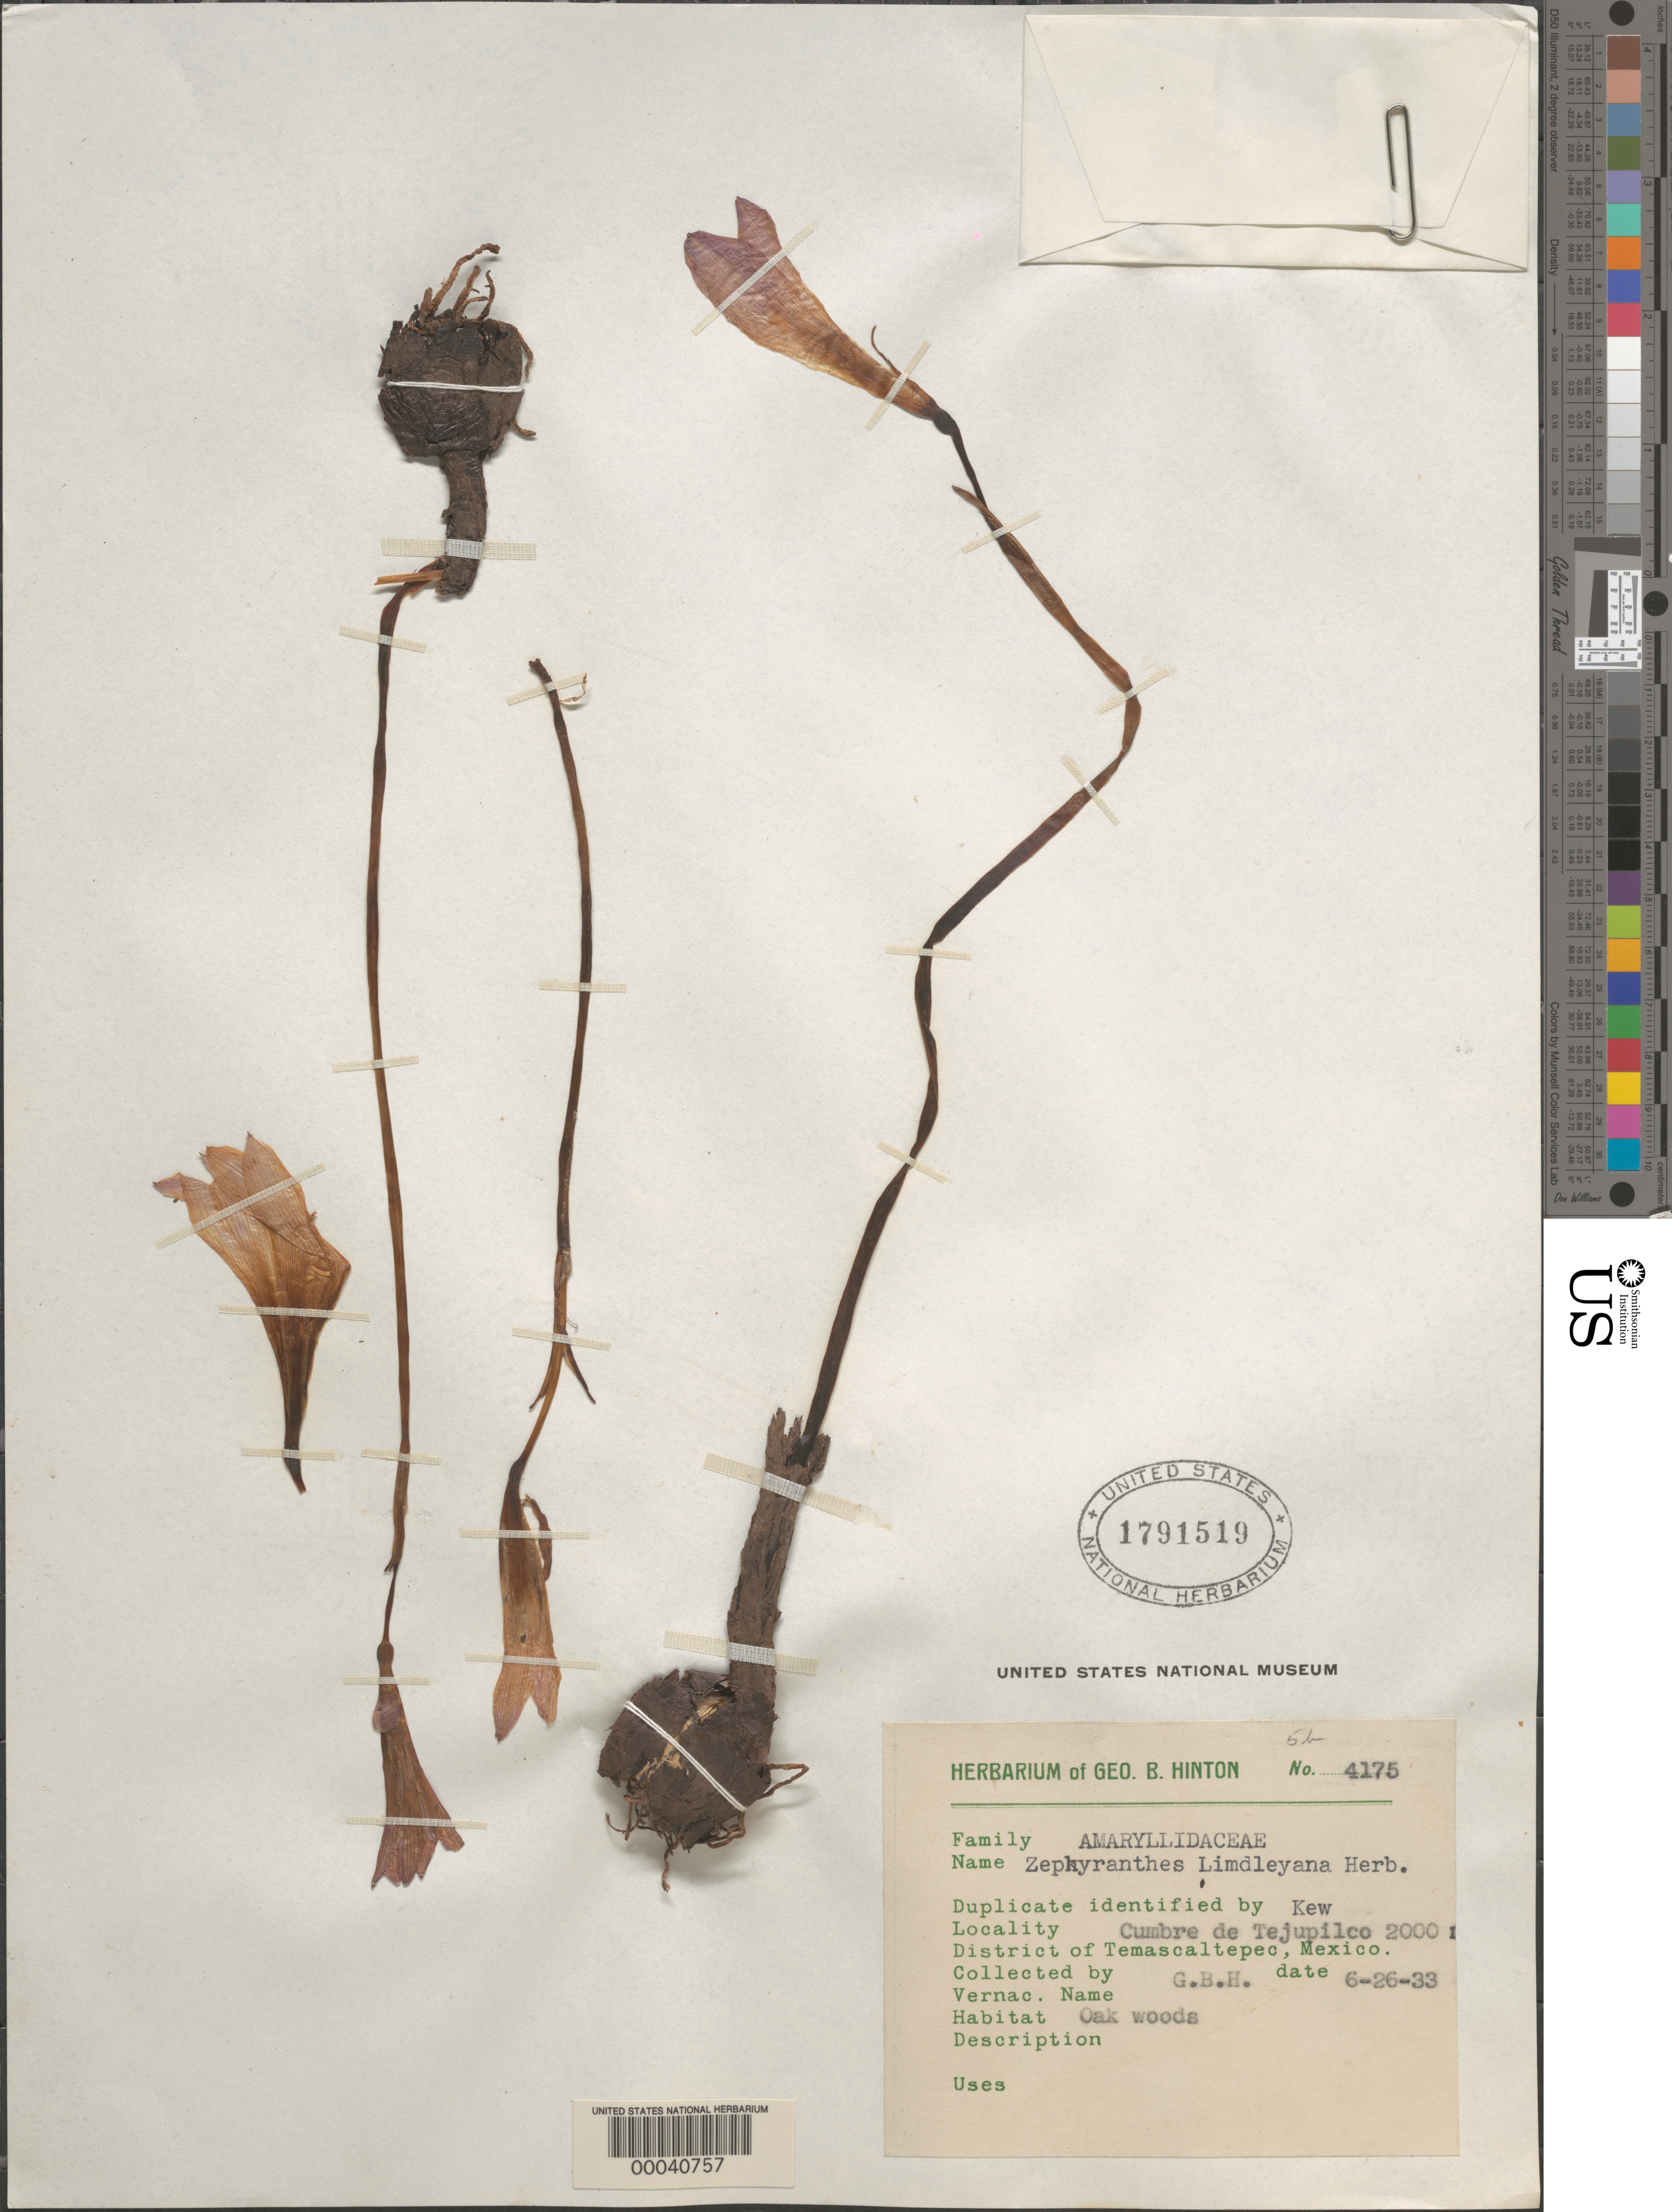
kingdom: Plantae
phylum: Tracheophyta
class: Liliopsida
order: Asparagales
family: Amaryllidaceae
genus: Zephyranthes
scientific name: Zephyranthes lindleyana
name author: Herb.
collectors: G. B. Hinton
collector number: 4175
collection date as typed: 26 Jun 1933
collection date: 1933-06-26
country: Mexico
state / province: México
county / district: Temascaltepec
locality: Cumbre de Tejupilco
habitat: Oak woods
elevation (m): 2000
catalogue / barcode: US 1791519-2